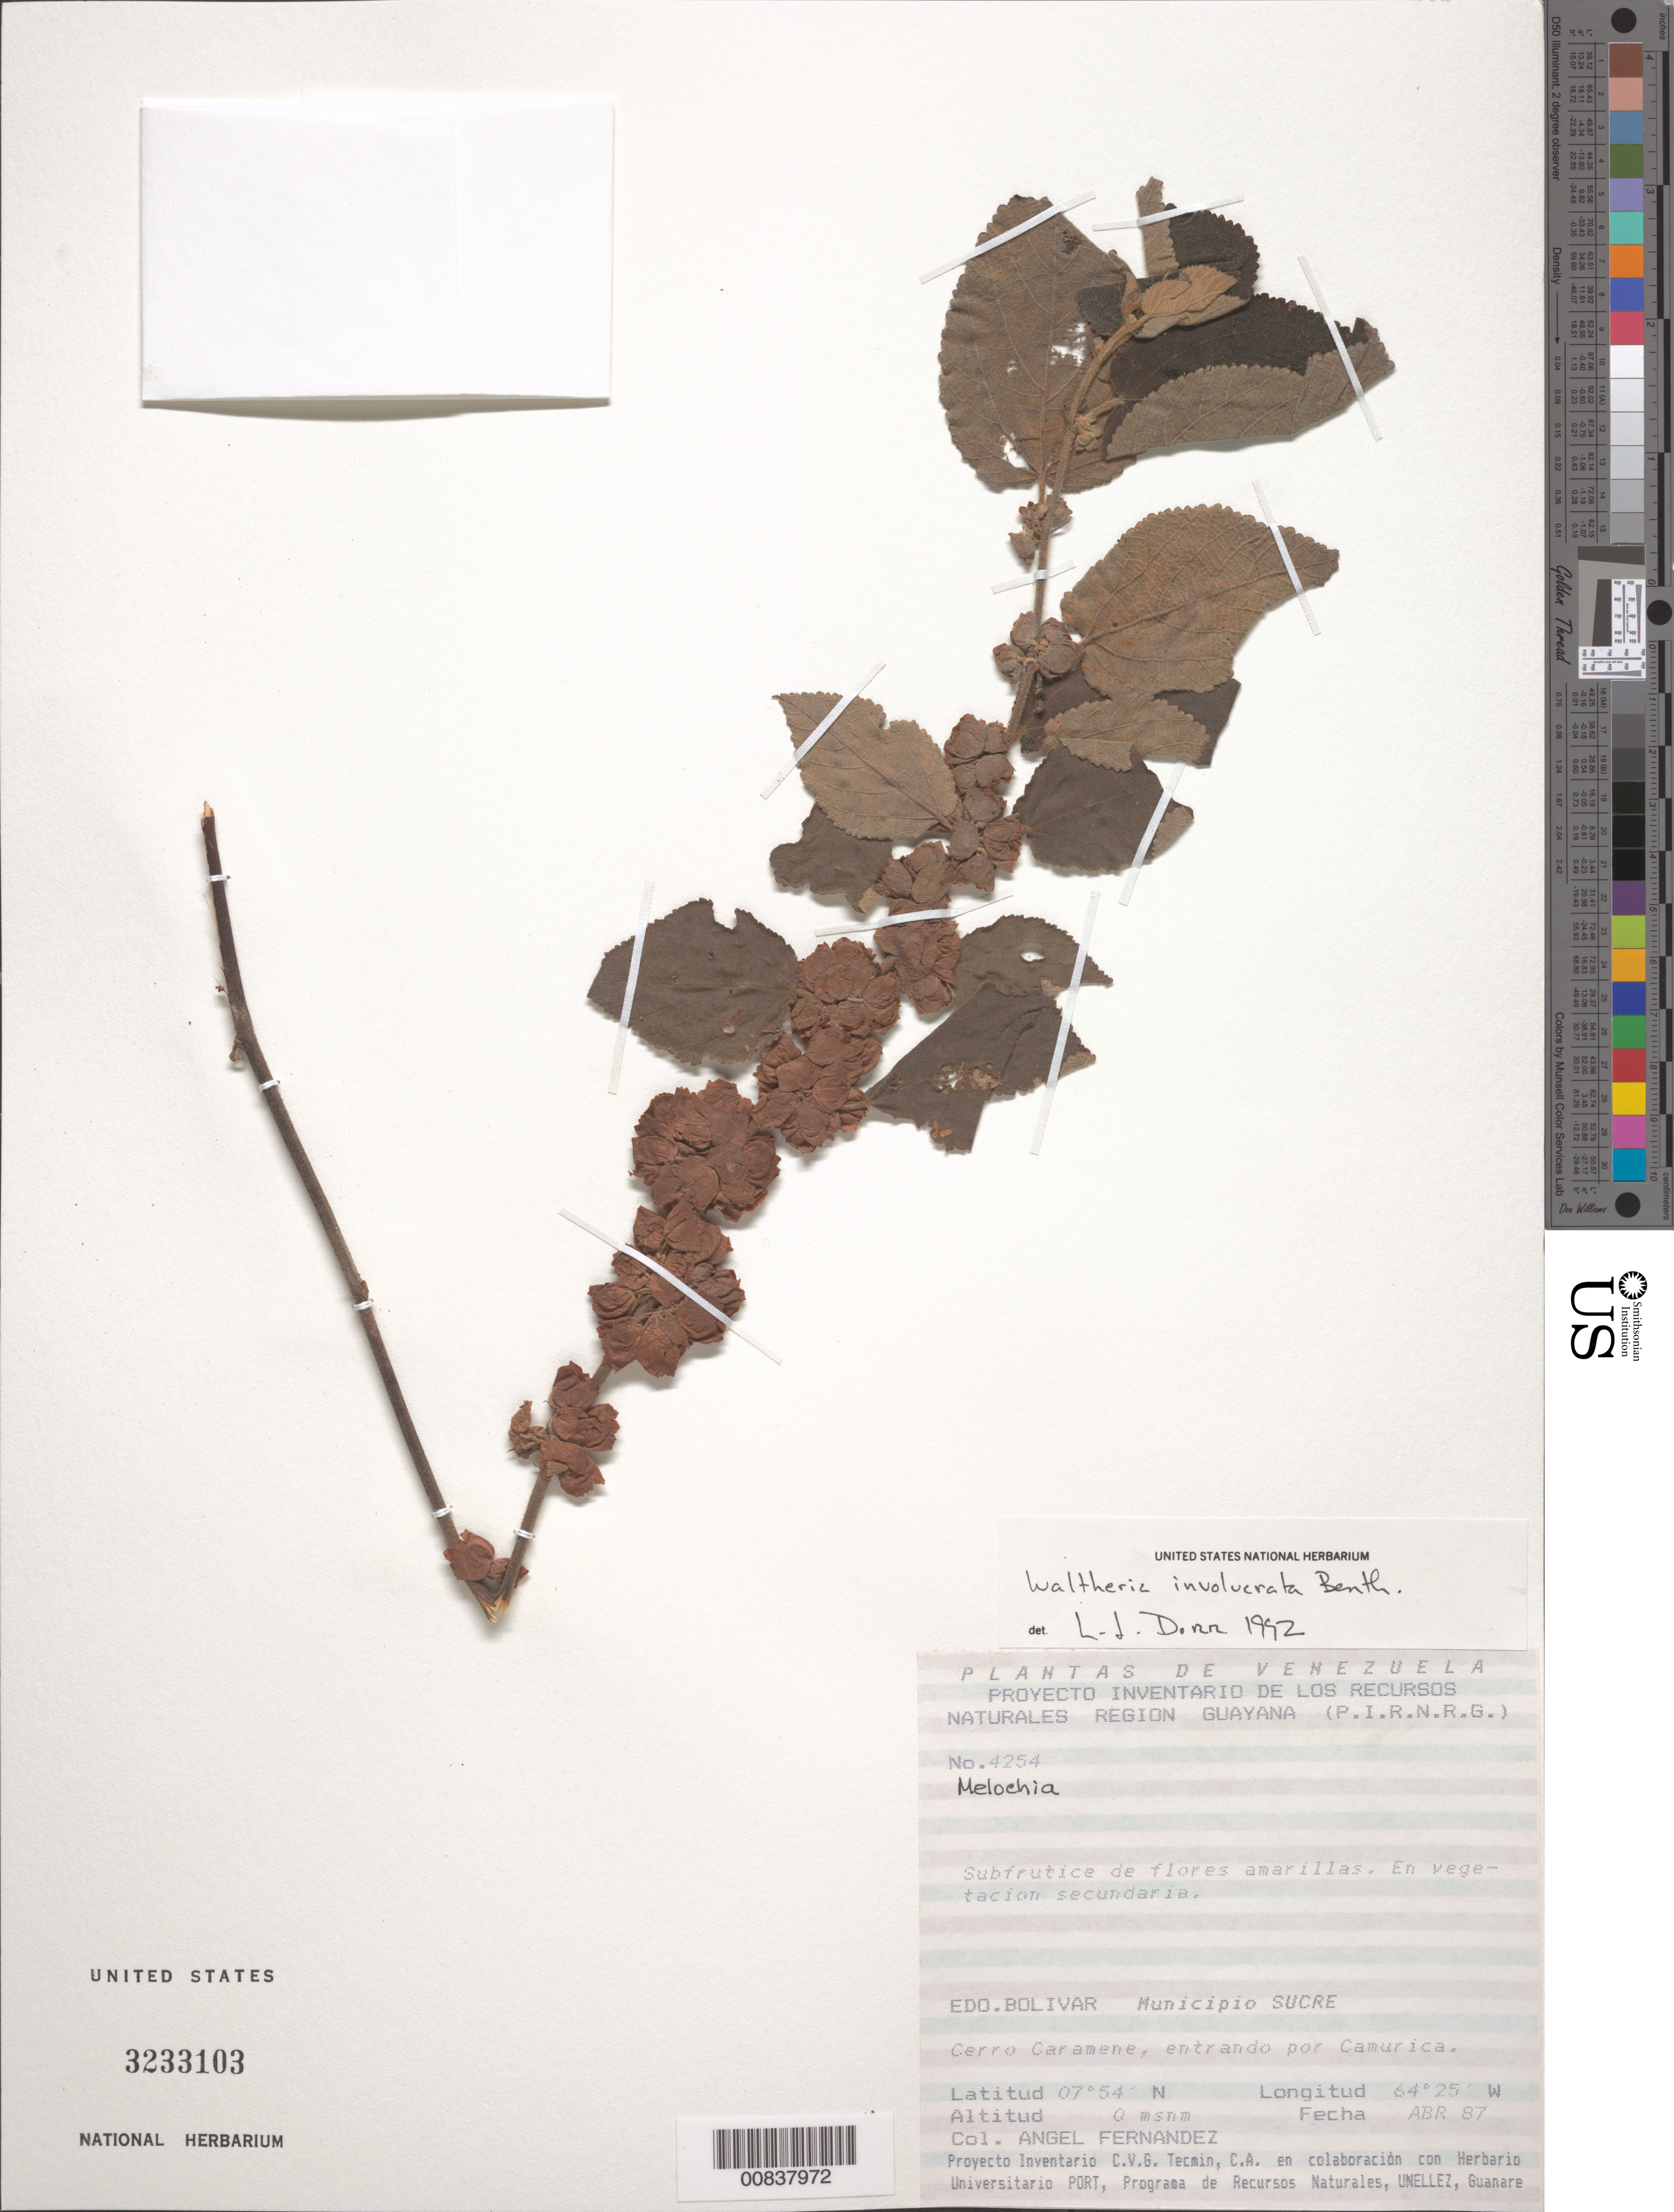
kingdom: Plantae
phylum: Tracheophyta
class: Magnoliopsida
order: Malvales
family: Malvaceae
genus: Waltheria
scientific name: Waltheria involucrata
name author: Benth.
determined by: Dorr, L. J., (BOT), Smithsonian Institution - National Museum of Natural History (UNITED STATES)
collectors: A. Fernández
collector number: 4254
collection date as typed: Apr-87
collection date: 1987-04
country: Venezuela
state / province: Bolívar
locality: Mun. Sucre, Cerro Caramene, entrando por Camurica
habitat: Vegetación secundaria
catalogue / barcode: US 3233103